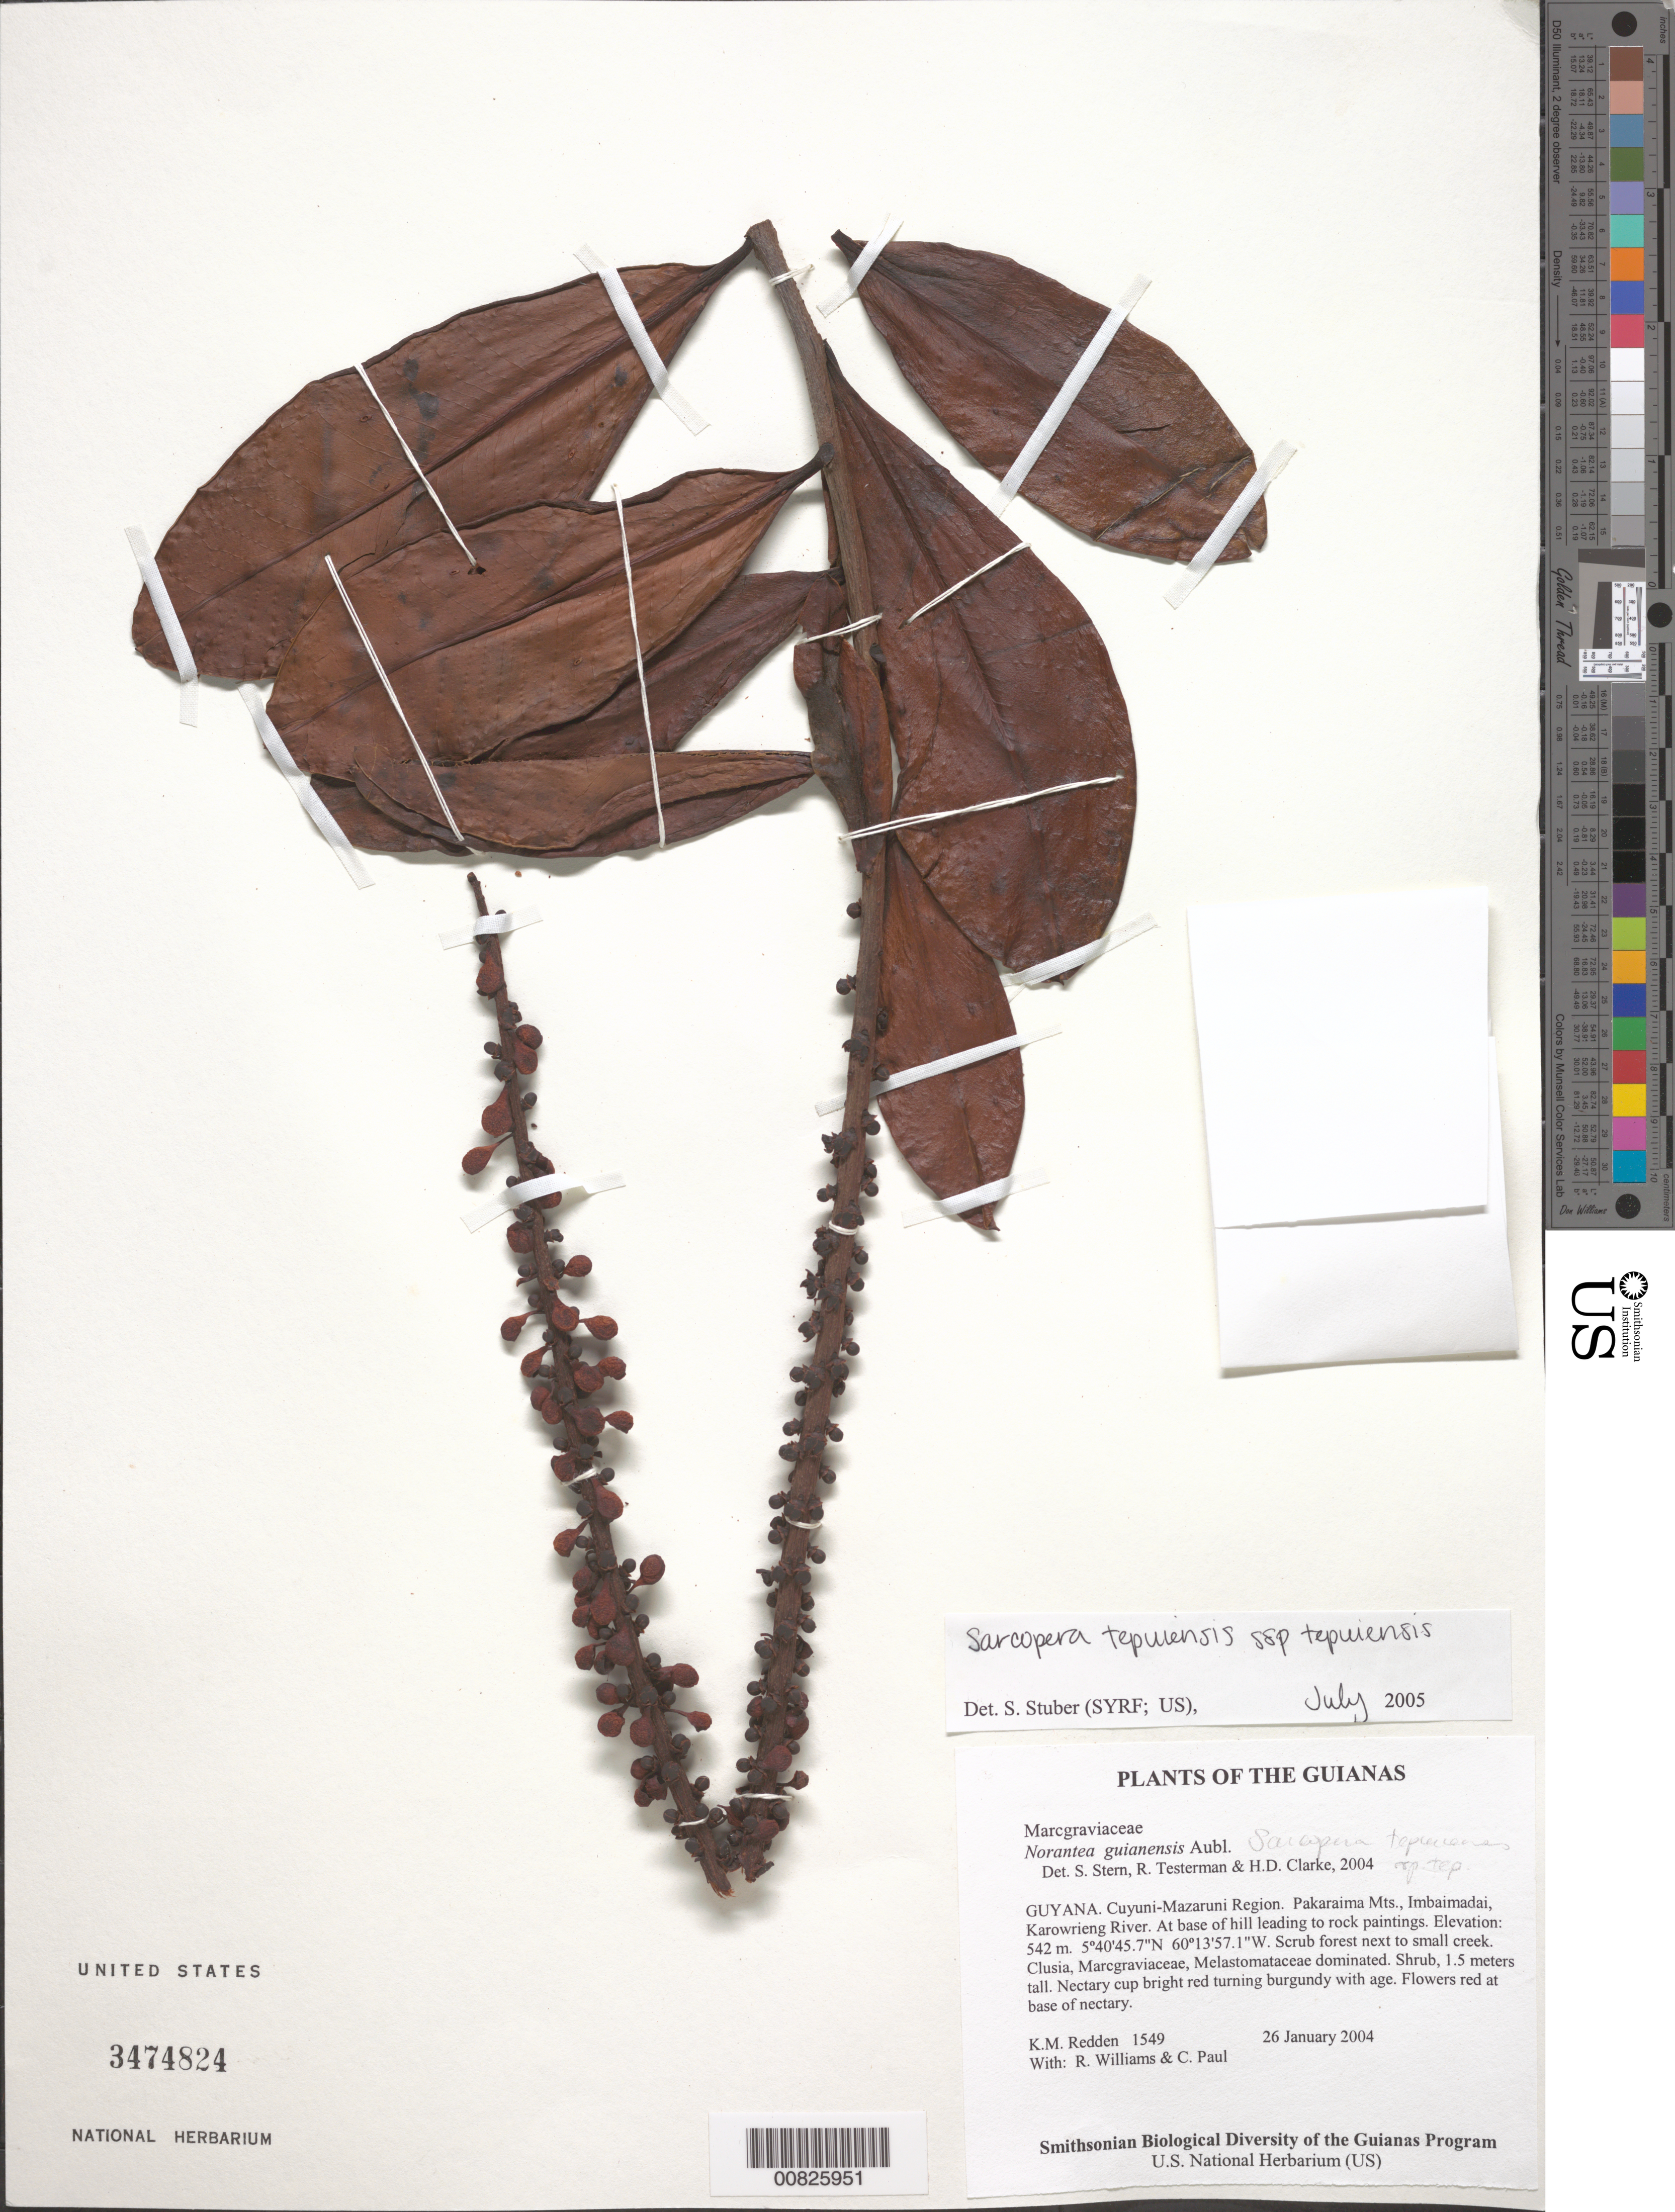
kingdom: Plantae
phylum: Tracheophyta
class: Magnoliopsida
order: Ericales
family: Marcgraviaceae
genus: Sarcopera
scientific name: Sarcopera tepuiensis subsp. tepuiensis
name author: (de Roon) Bedell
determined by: Stuber, S.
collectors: K. M. Redden, R. Williams & C. Paul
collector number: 1549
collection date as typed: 26 January 2004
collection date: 2004-01-26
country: Guyana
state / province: Cuyuni-Mazaruni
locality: Pakaraima Mts., Imbaimadai, Karowrieng River. At base of hill leading to rock paintings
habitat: Scrub forest next to small creek. Clusia, Marcgraviaceae, Melastomataceae dominate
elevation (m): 542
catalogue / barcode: US 3474824